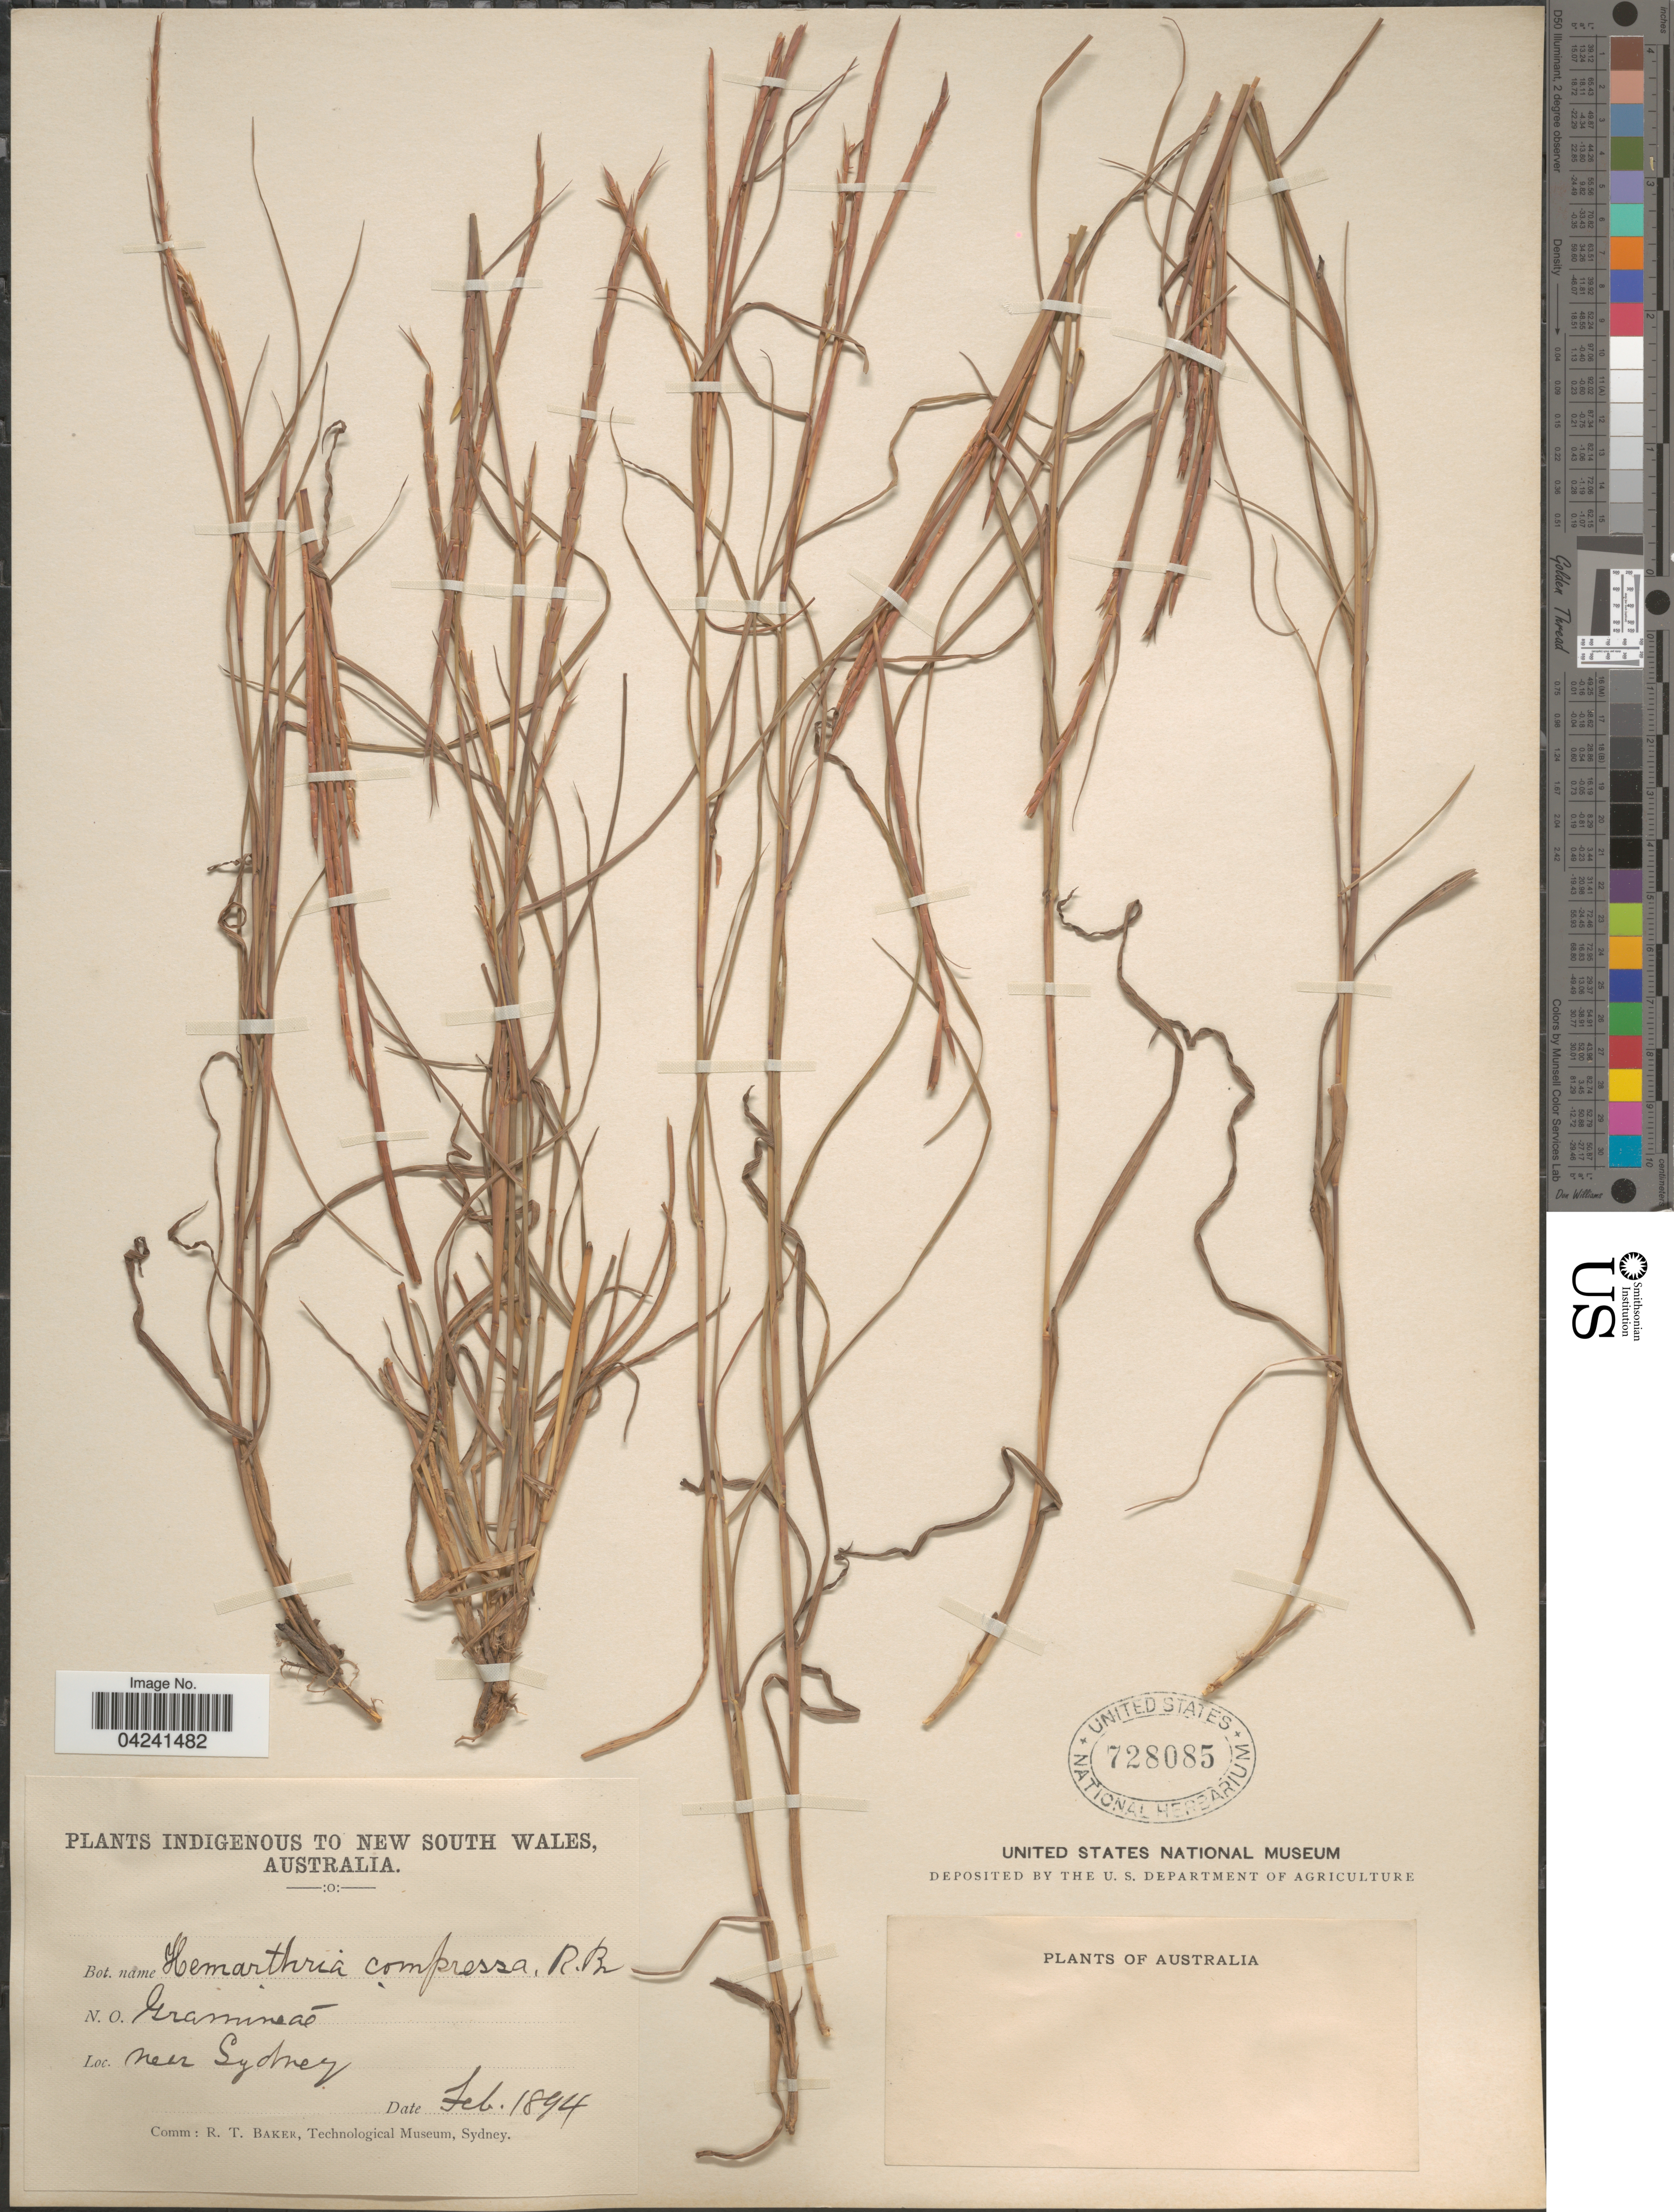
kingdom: Plantae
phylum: Tracheophyta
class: Liliopsida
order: Poales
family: Poaceae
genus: Hemarthria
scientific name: Hemarthria altissima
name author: (Poir.) Stapf & C. E. Hubb.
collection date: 1894-02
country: Australia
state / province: New South Wales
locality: Near Sydney.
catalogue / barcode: US 728085